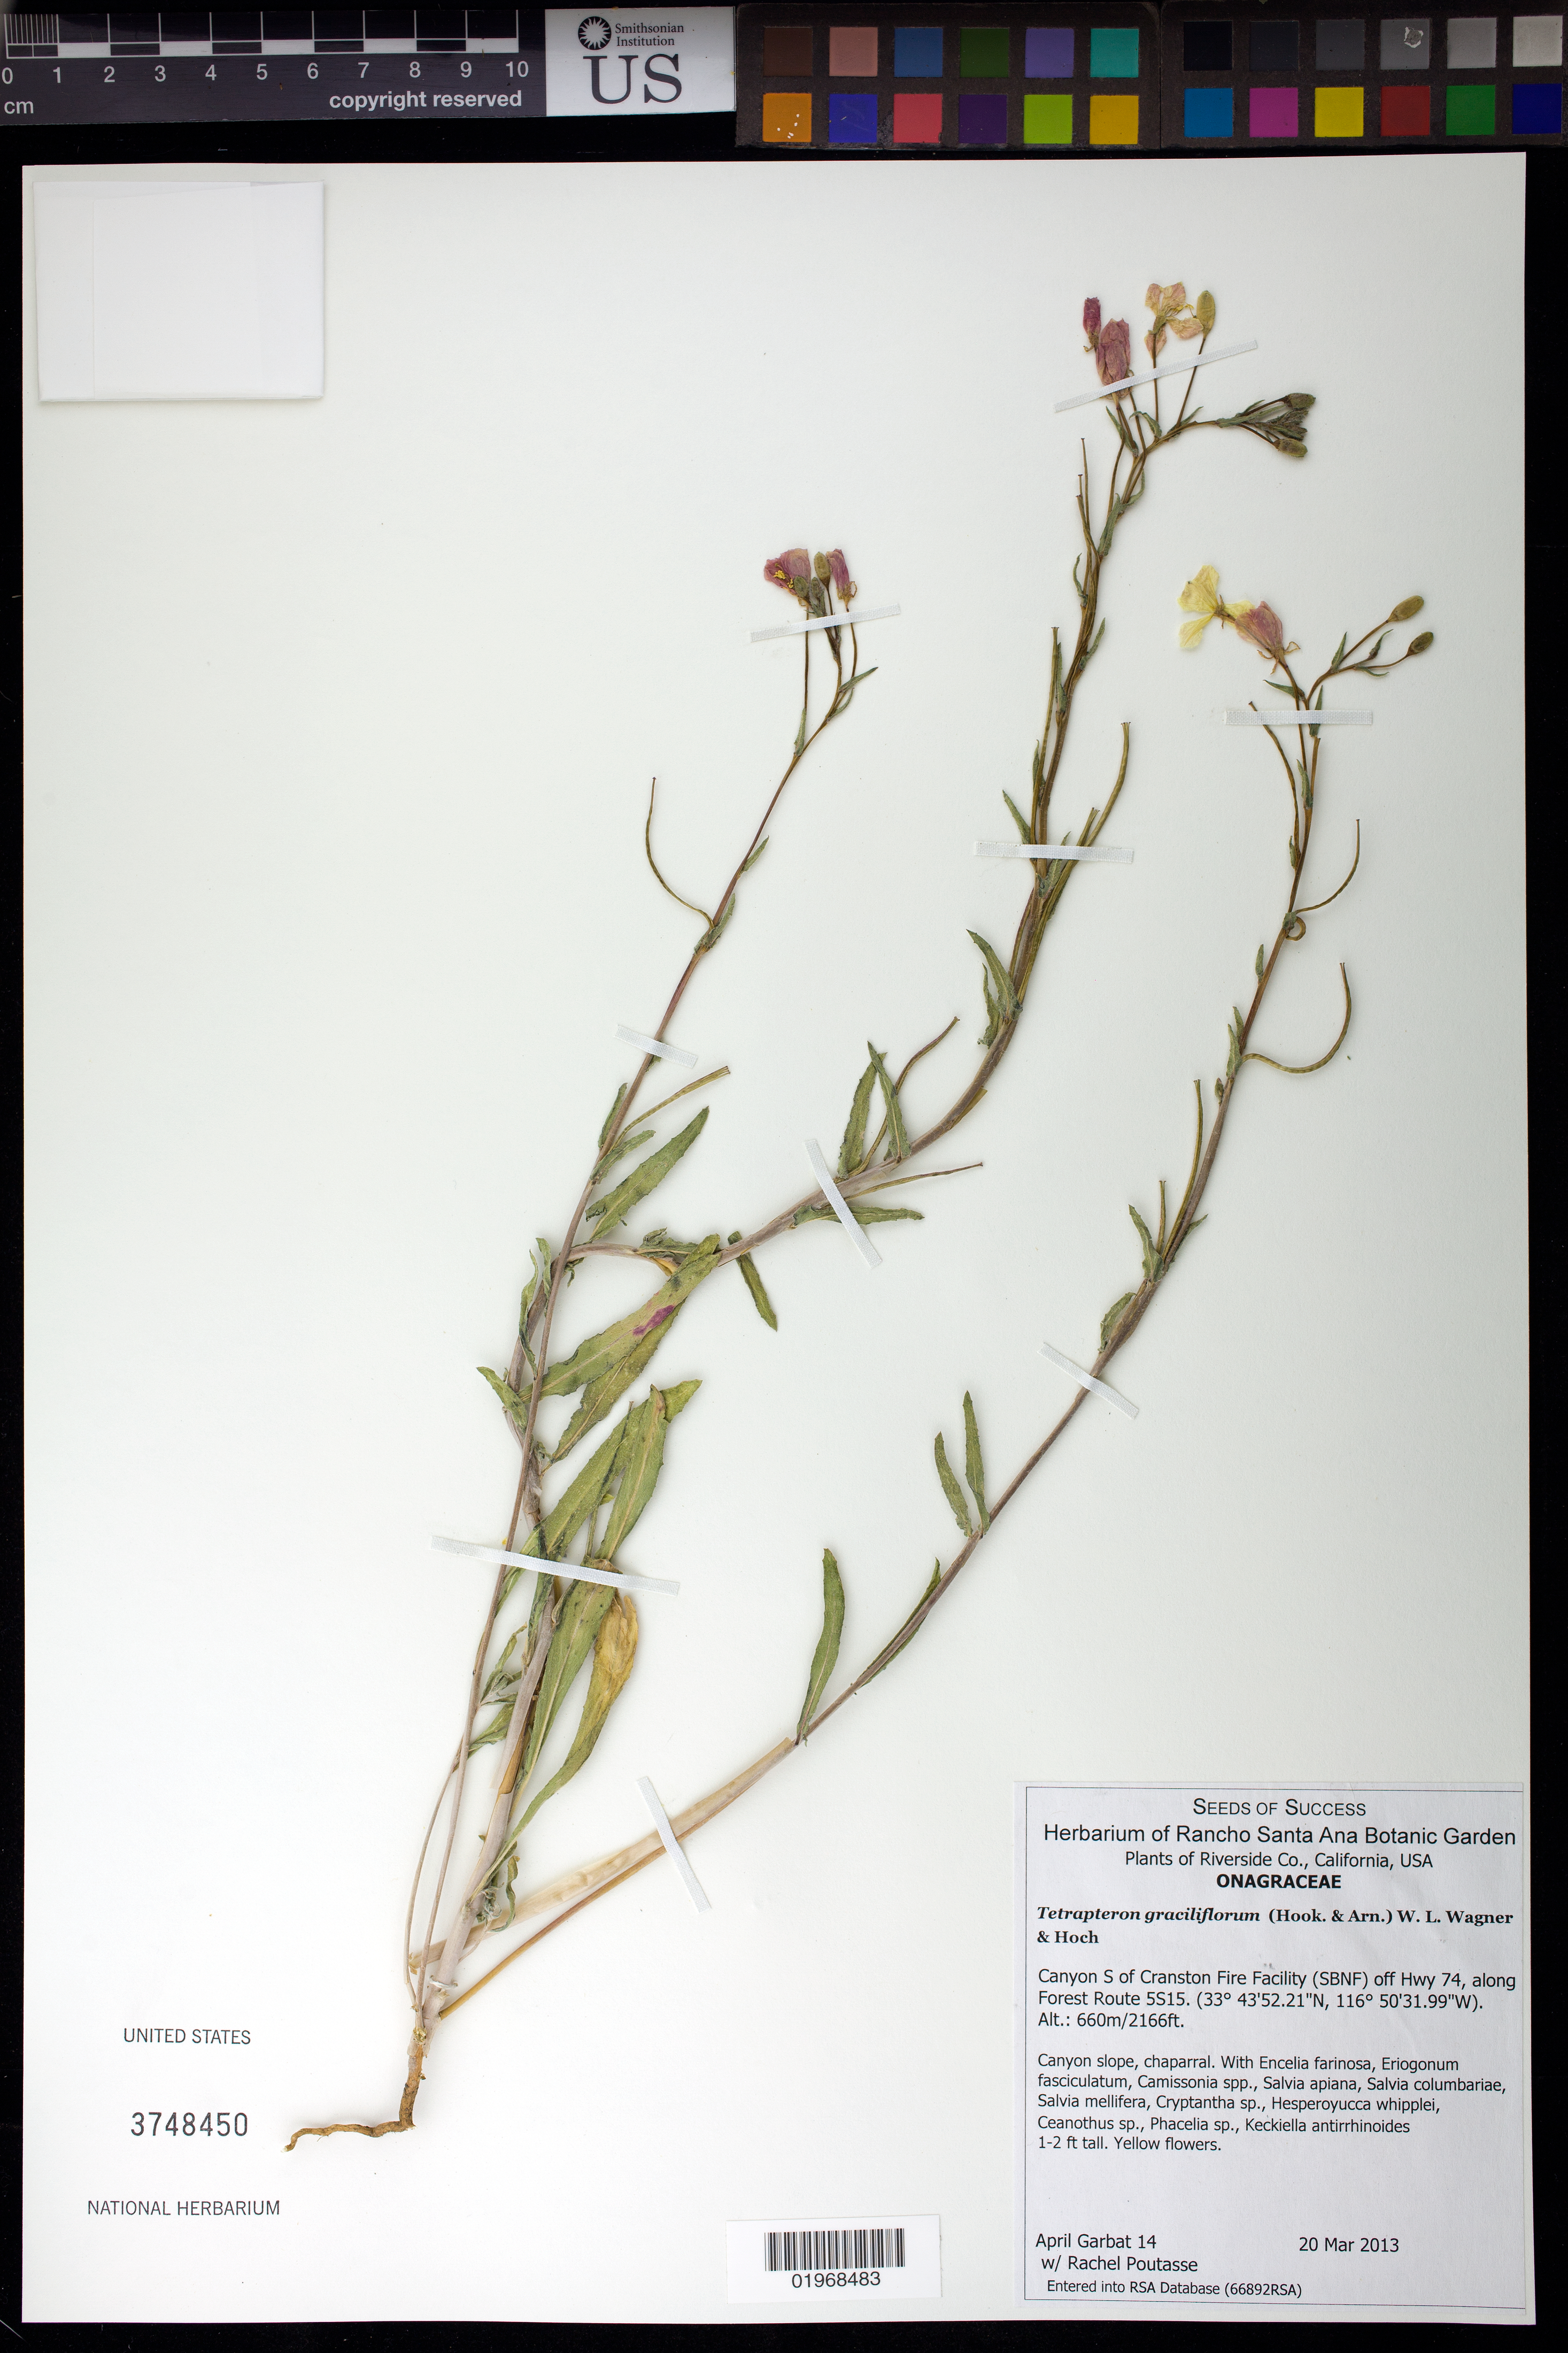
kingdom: Plantae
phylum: Tracheophyta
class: Magnoliopsida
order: Myrtales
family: Onagraceae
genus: Tetrapteron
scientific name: Tetrapteron graciliflorum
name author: (Hook. & Arn.) W.L. Wagner & Hoch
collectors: A. Garbat & R. Poutasse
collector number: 14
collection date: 2013-03-20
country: United States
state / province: California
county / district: Riverside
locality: Canyon S of Cranston Fire Facility (SBNF) off Hwy 74, along Forest Route 5S15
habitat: Canyon slope, chaparral. With Encelia farrinosa, Camissonia sp., Salvia apiana, Phacelia sp., ect.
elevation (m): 660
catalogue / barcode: US 3748450